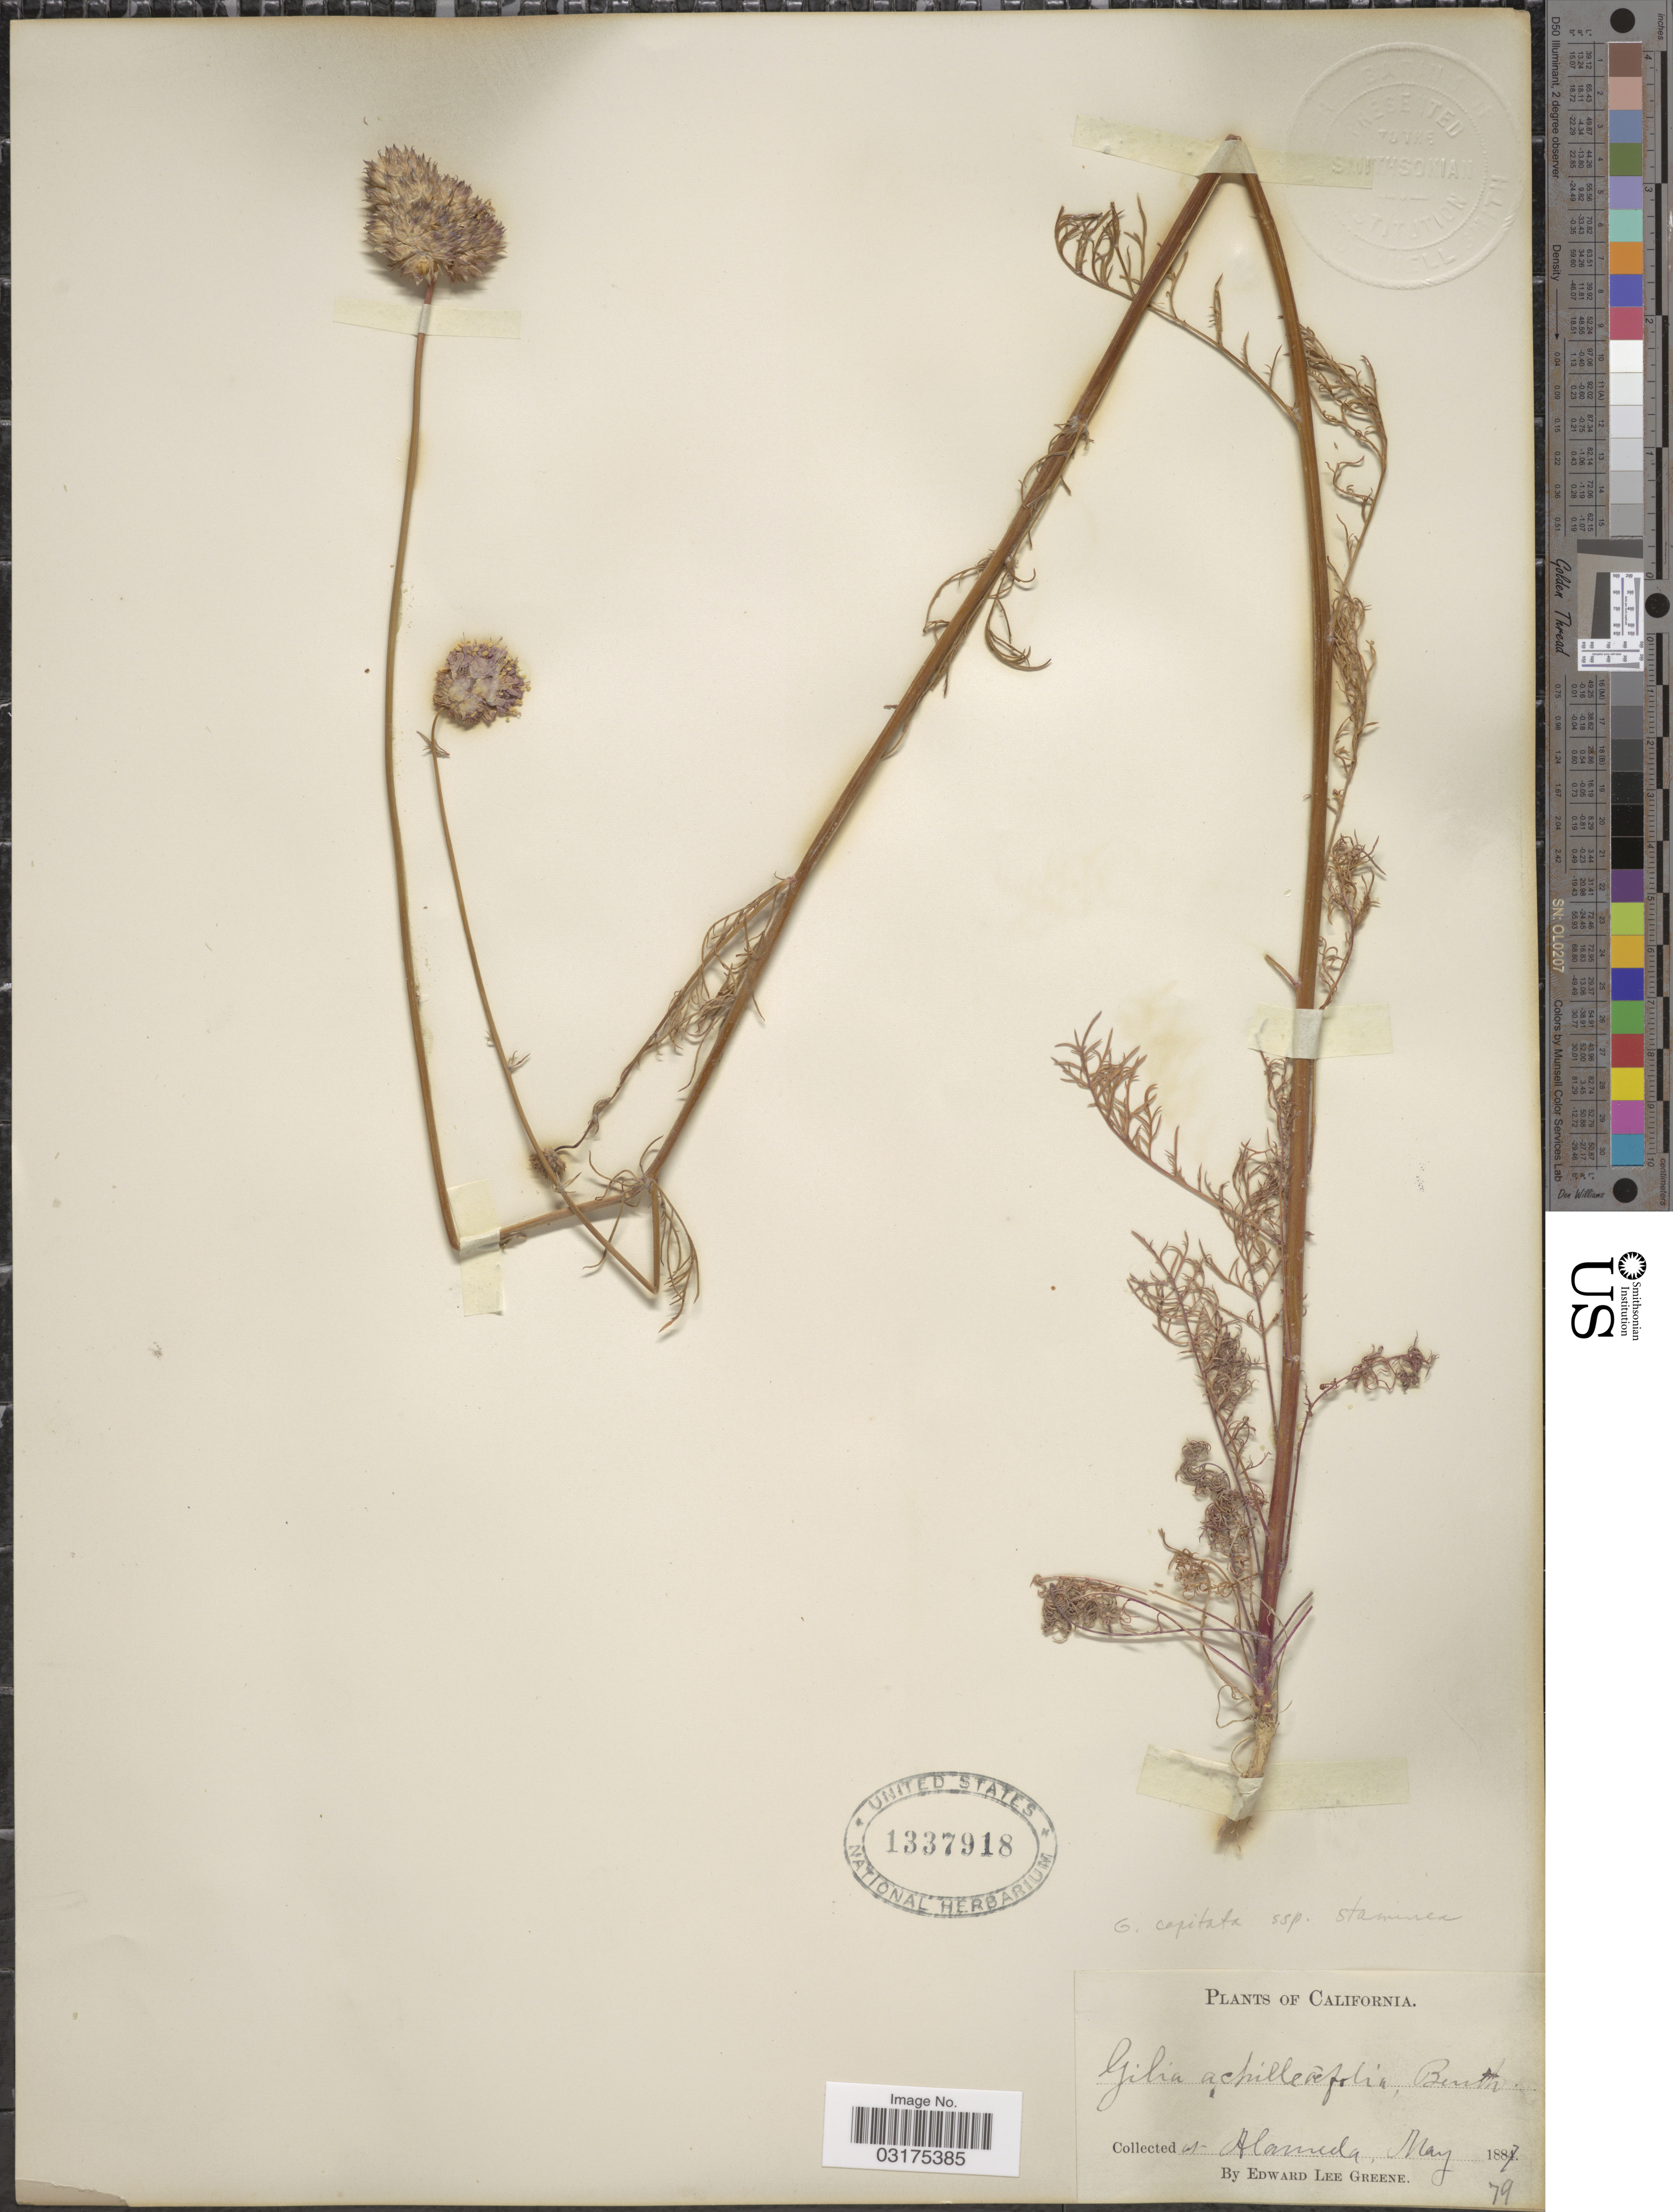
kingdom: Plantae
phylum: Tracheophyta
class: Magnoliopsida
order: Ericales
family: Polemoniaceae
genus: Gilia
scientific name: Gilia capitata subsp. staminea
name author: (Greene) V.E. Grant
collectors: E. L. Greene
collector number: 79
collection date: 1887-05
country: United States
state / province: California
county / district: Alameda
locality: At Alameda.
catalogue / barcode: US 1337918